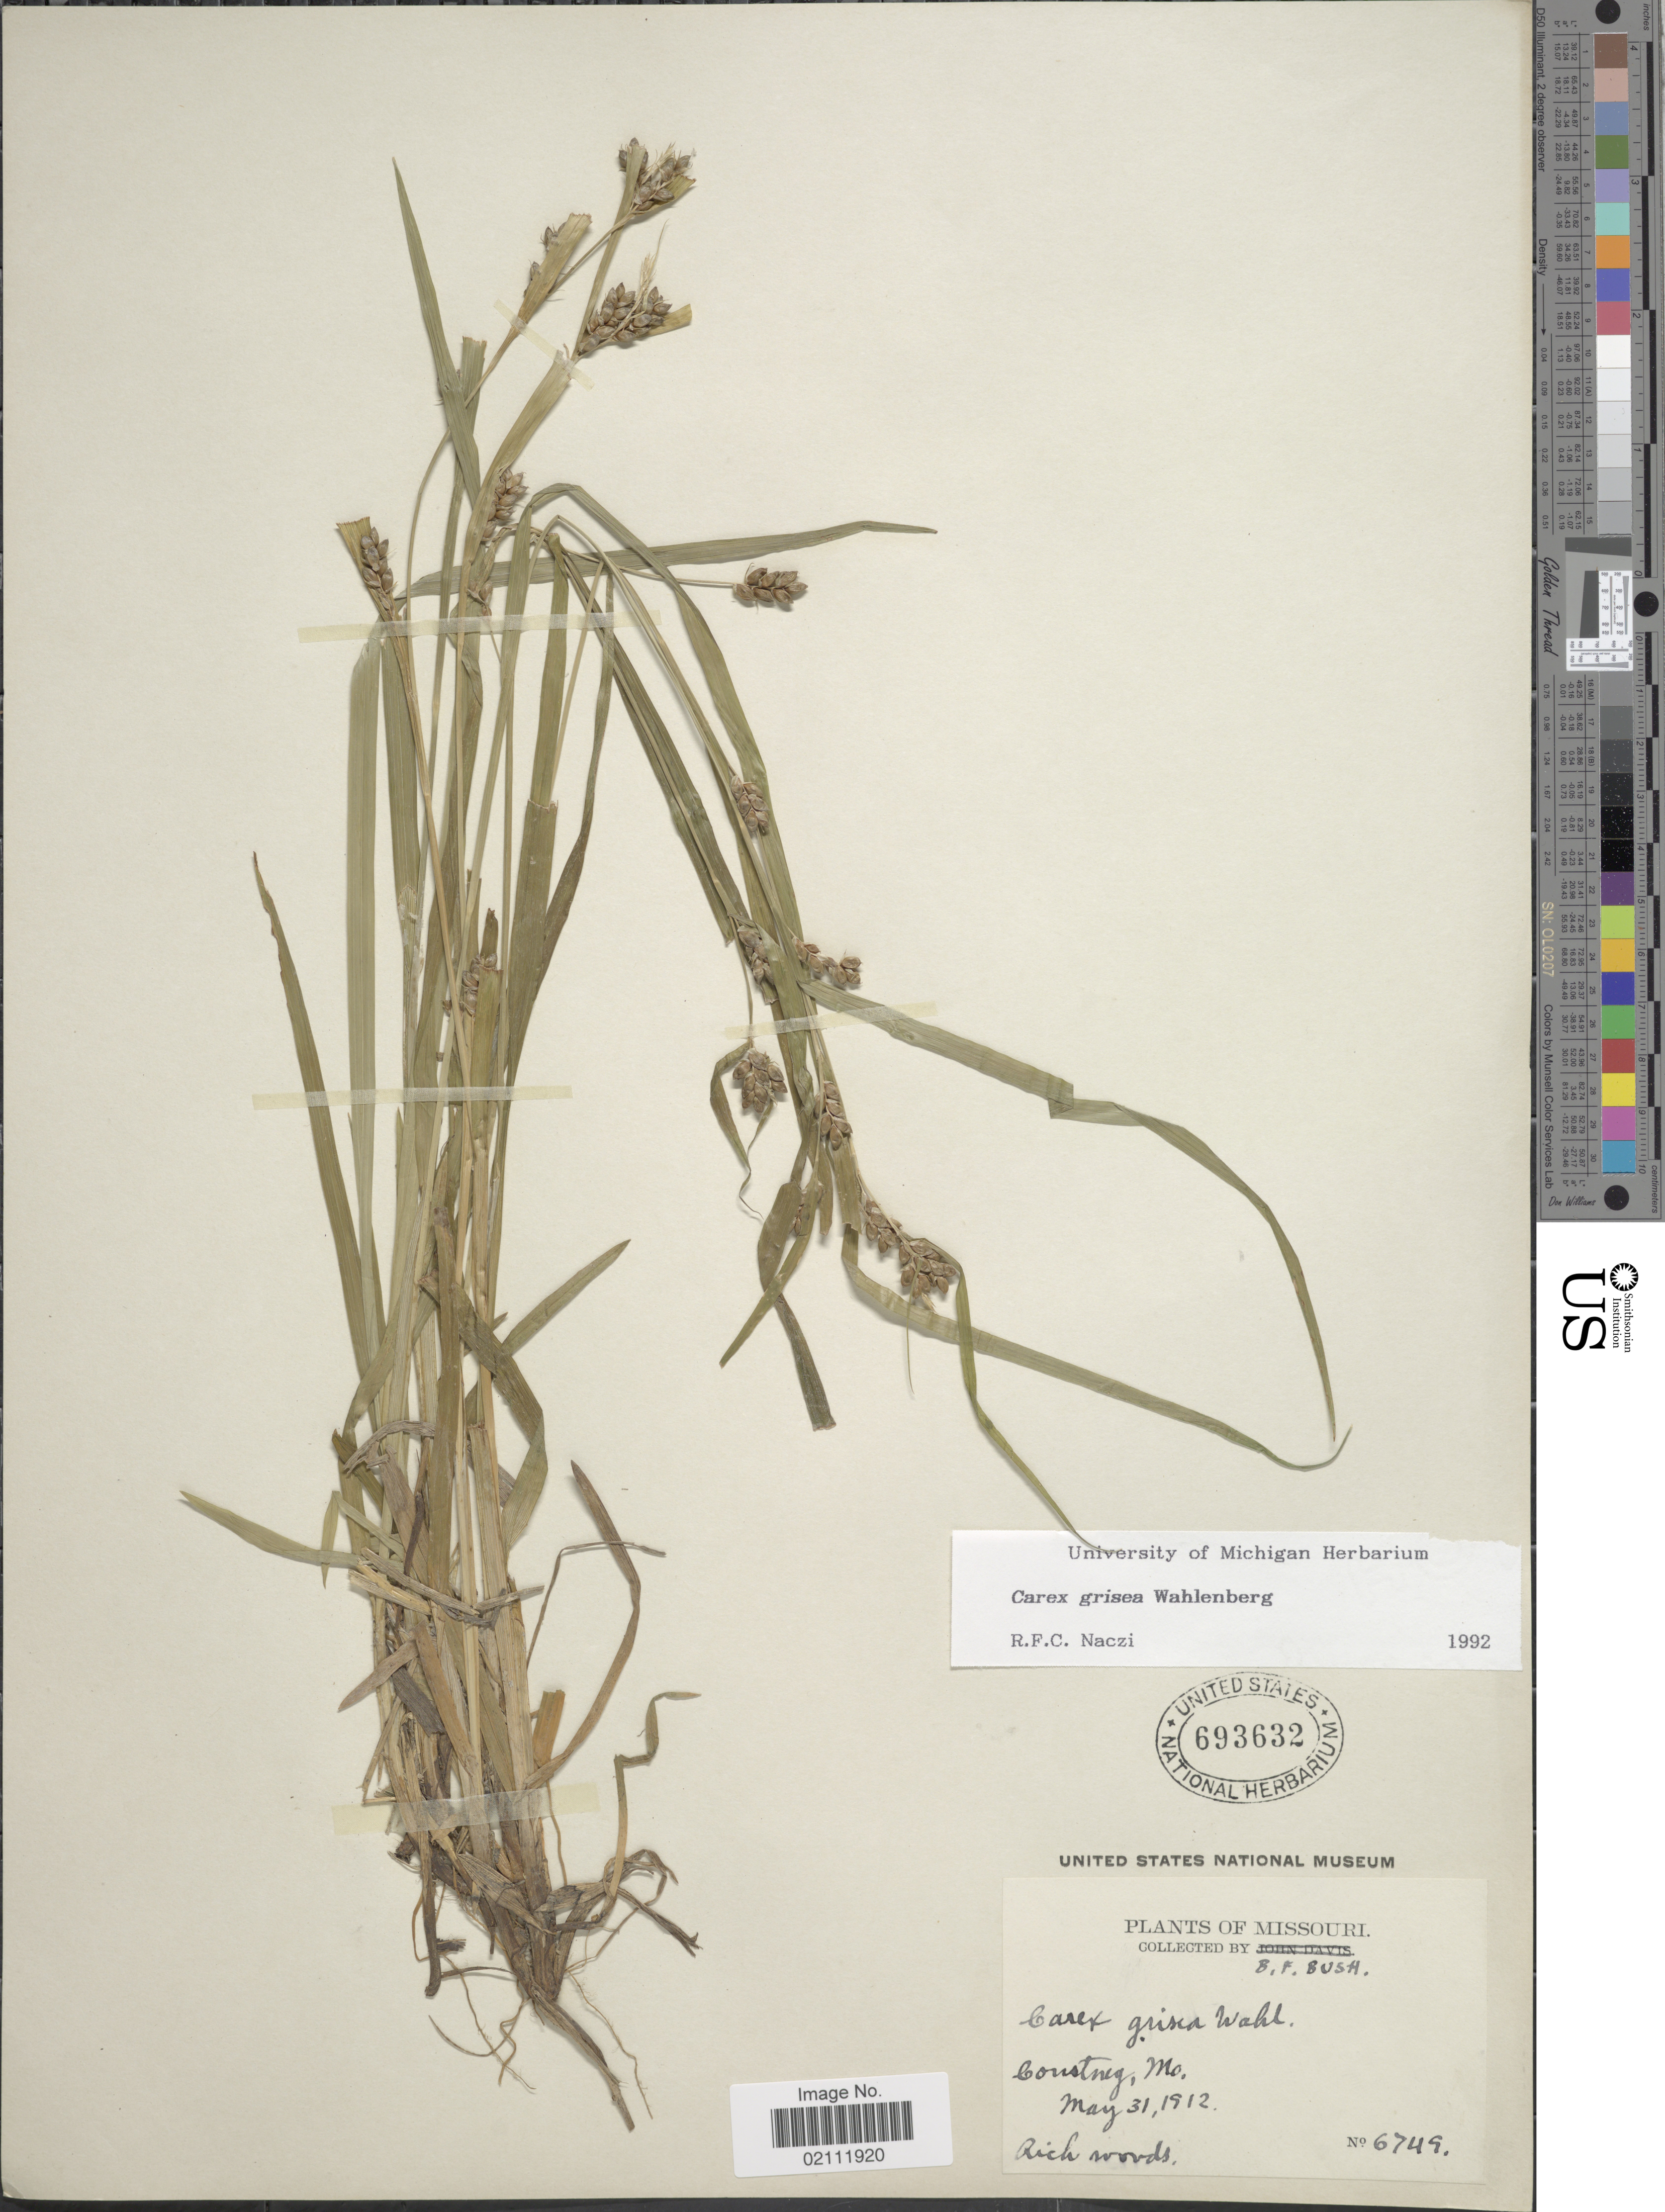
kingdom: Plantae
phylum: Tracheophyta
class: Liliopsida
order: Poales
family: Cyperaceae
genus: Carex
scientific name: Carex grisea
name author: Wahlenb.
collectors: B. F. Bush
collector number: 6749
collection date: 1912-05-31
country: United States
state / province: Missouri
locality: Courtney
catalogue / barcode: US 693632